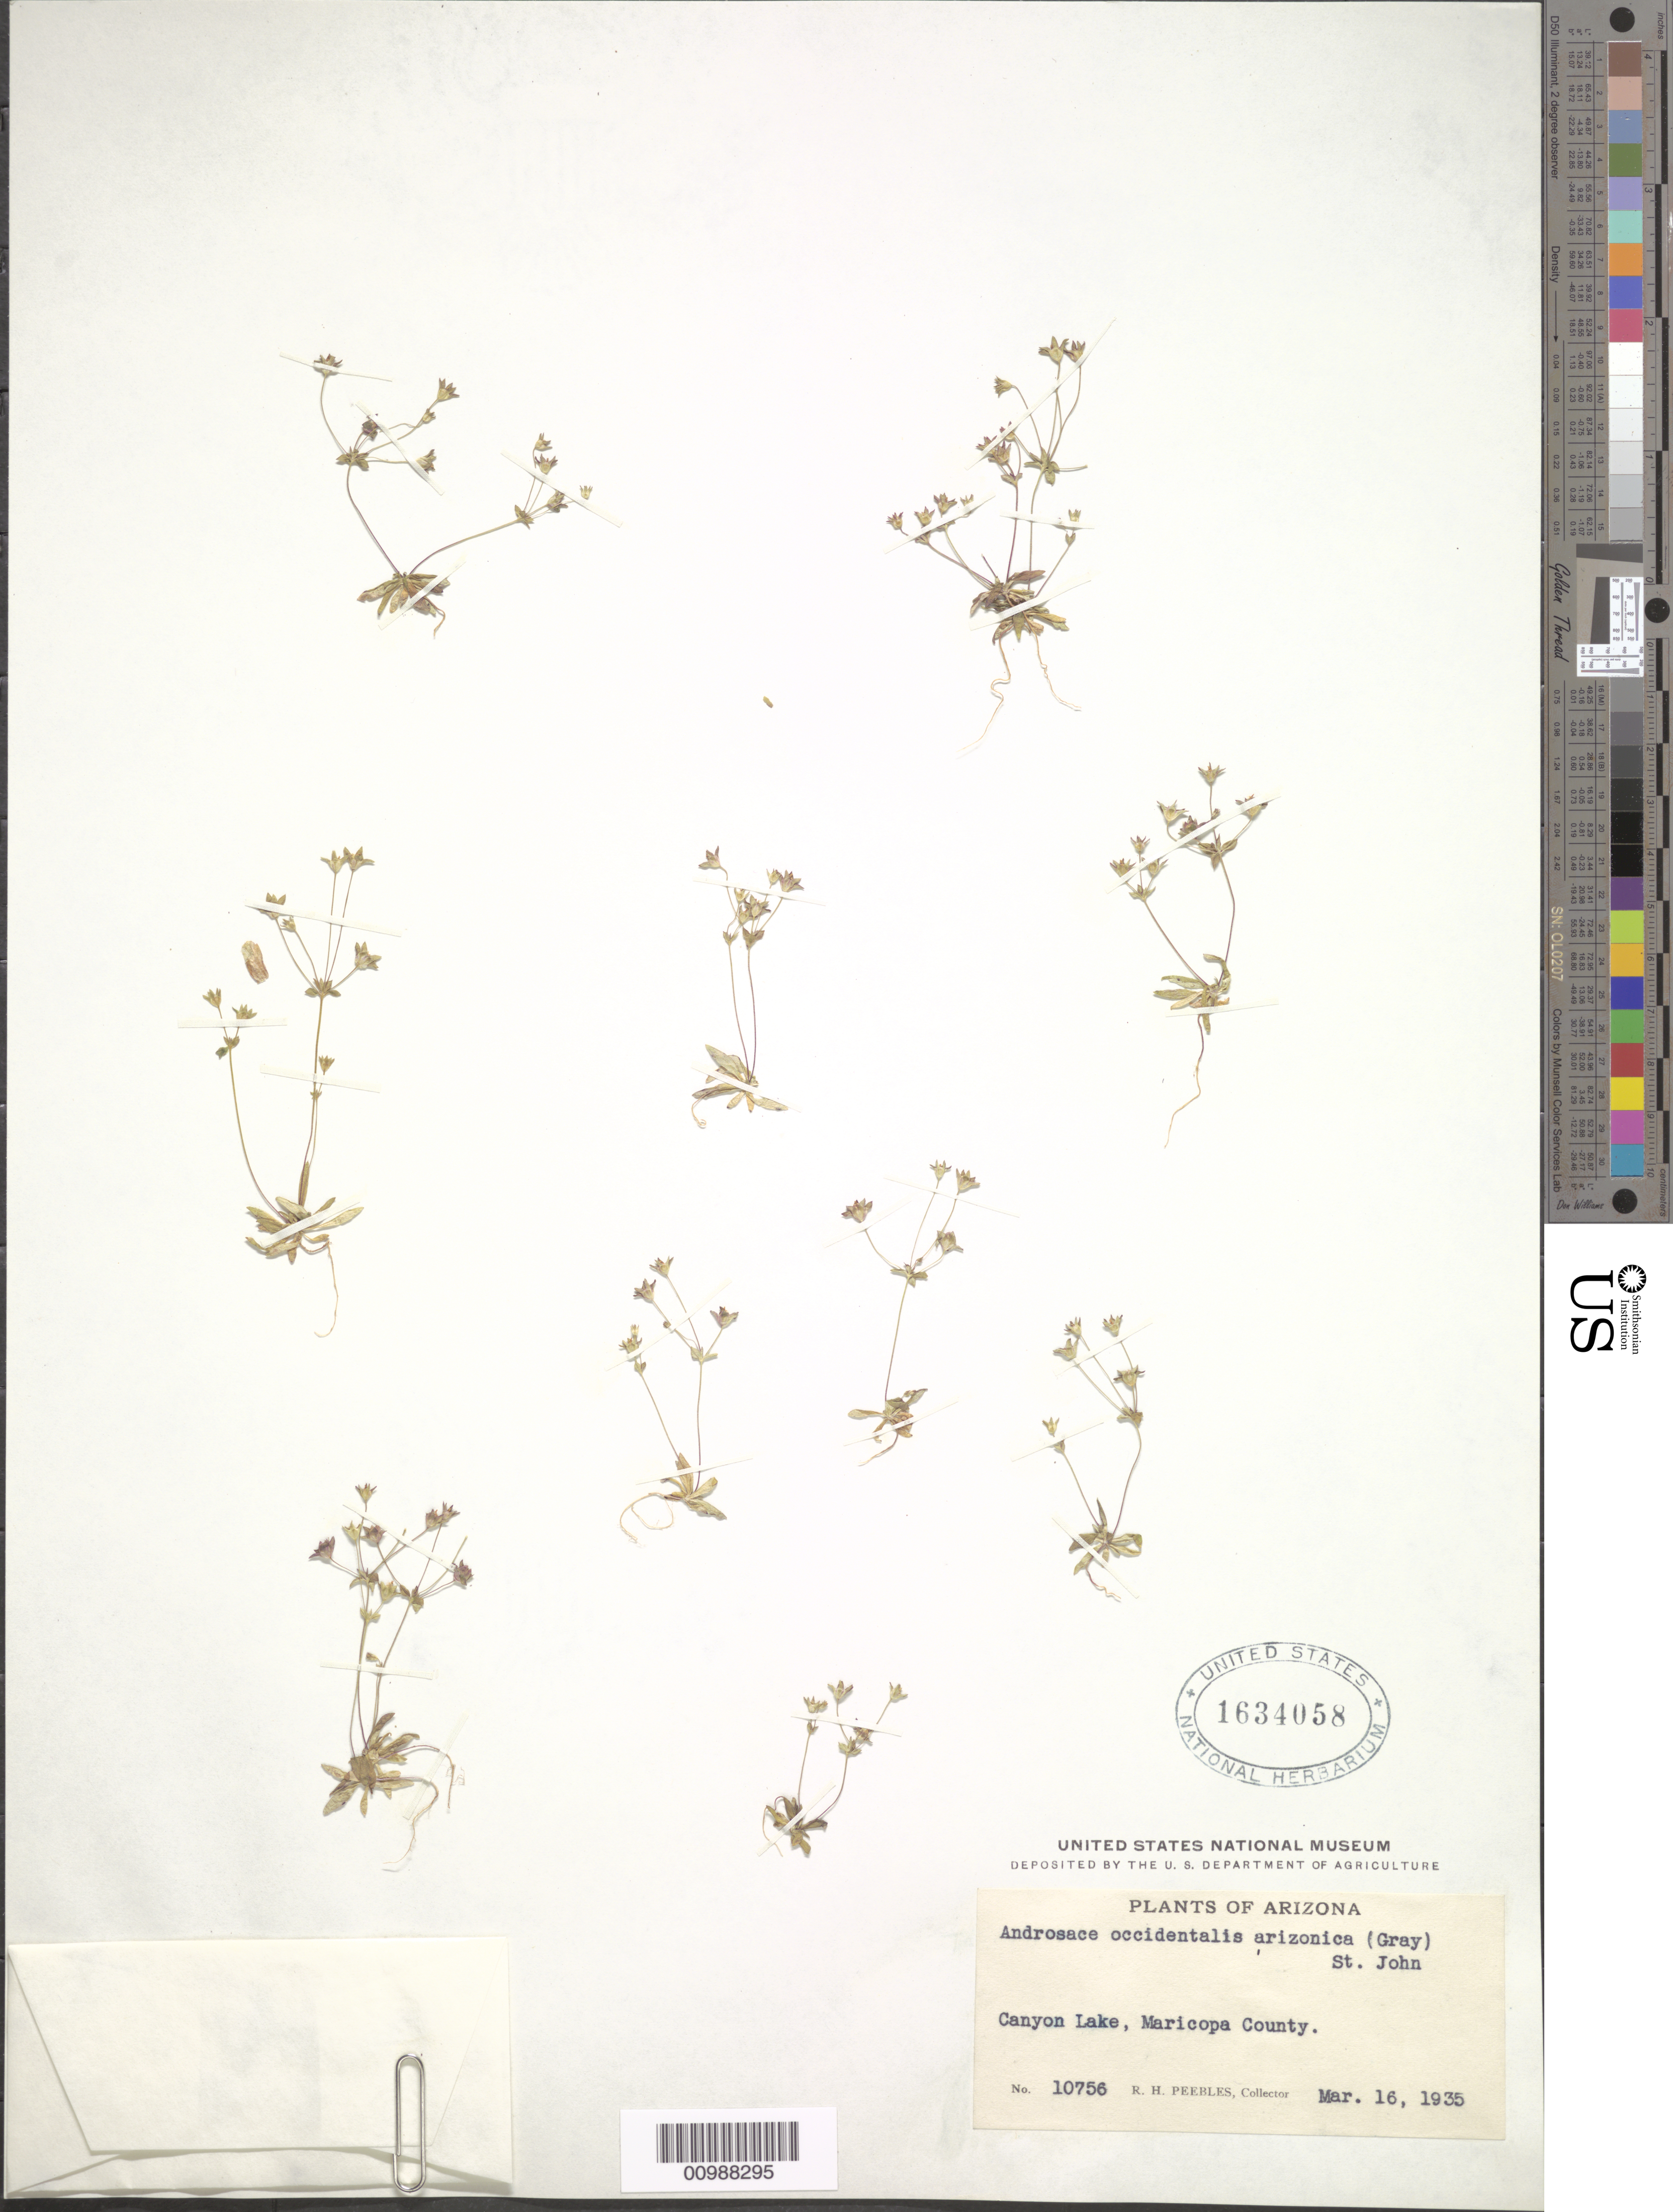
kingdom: Plantae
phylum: Tracheophyta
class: Magnoliopsida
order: Ericales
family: Primulaceae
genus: Androsace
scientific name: Androsace arizonica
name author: (A. Gray) A. Gray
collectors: R. H. Peebles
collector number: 10756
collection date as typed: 16 Mar 1935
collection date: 1935-03-16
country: United States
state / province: Arizona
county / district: Maricopa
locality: Canyon Lake.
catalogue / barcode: US 1634058